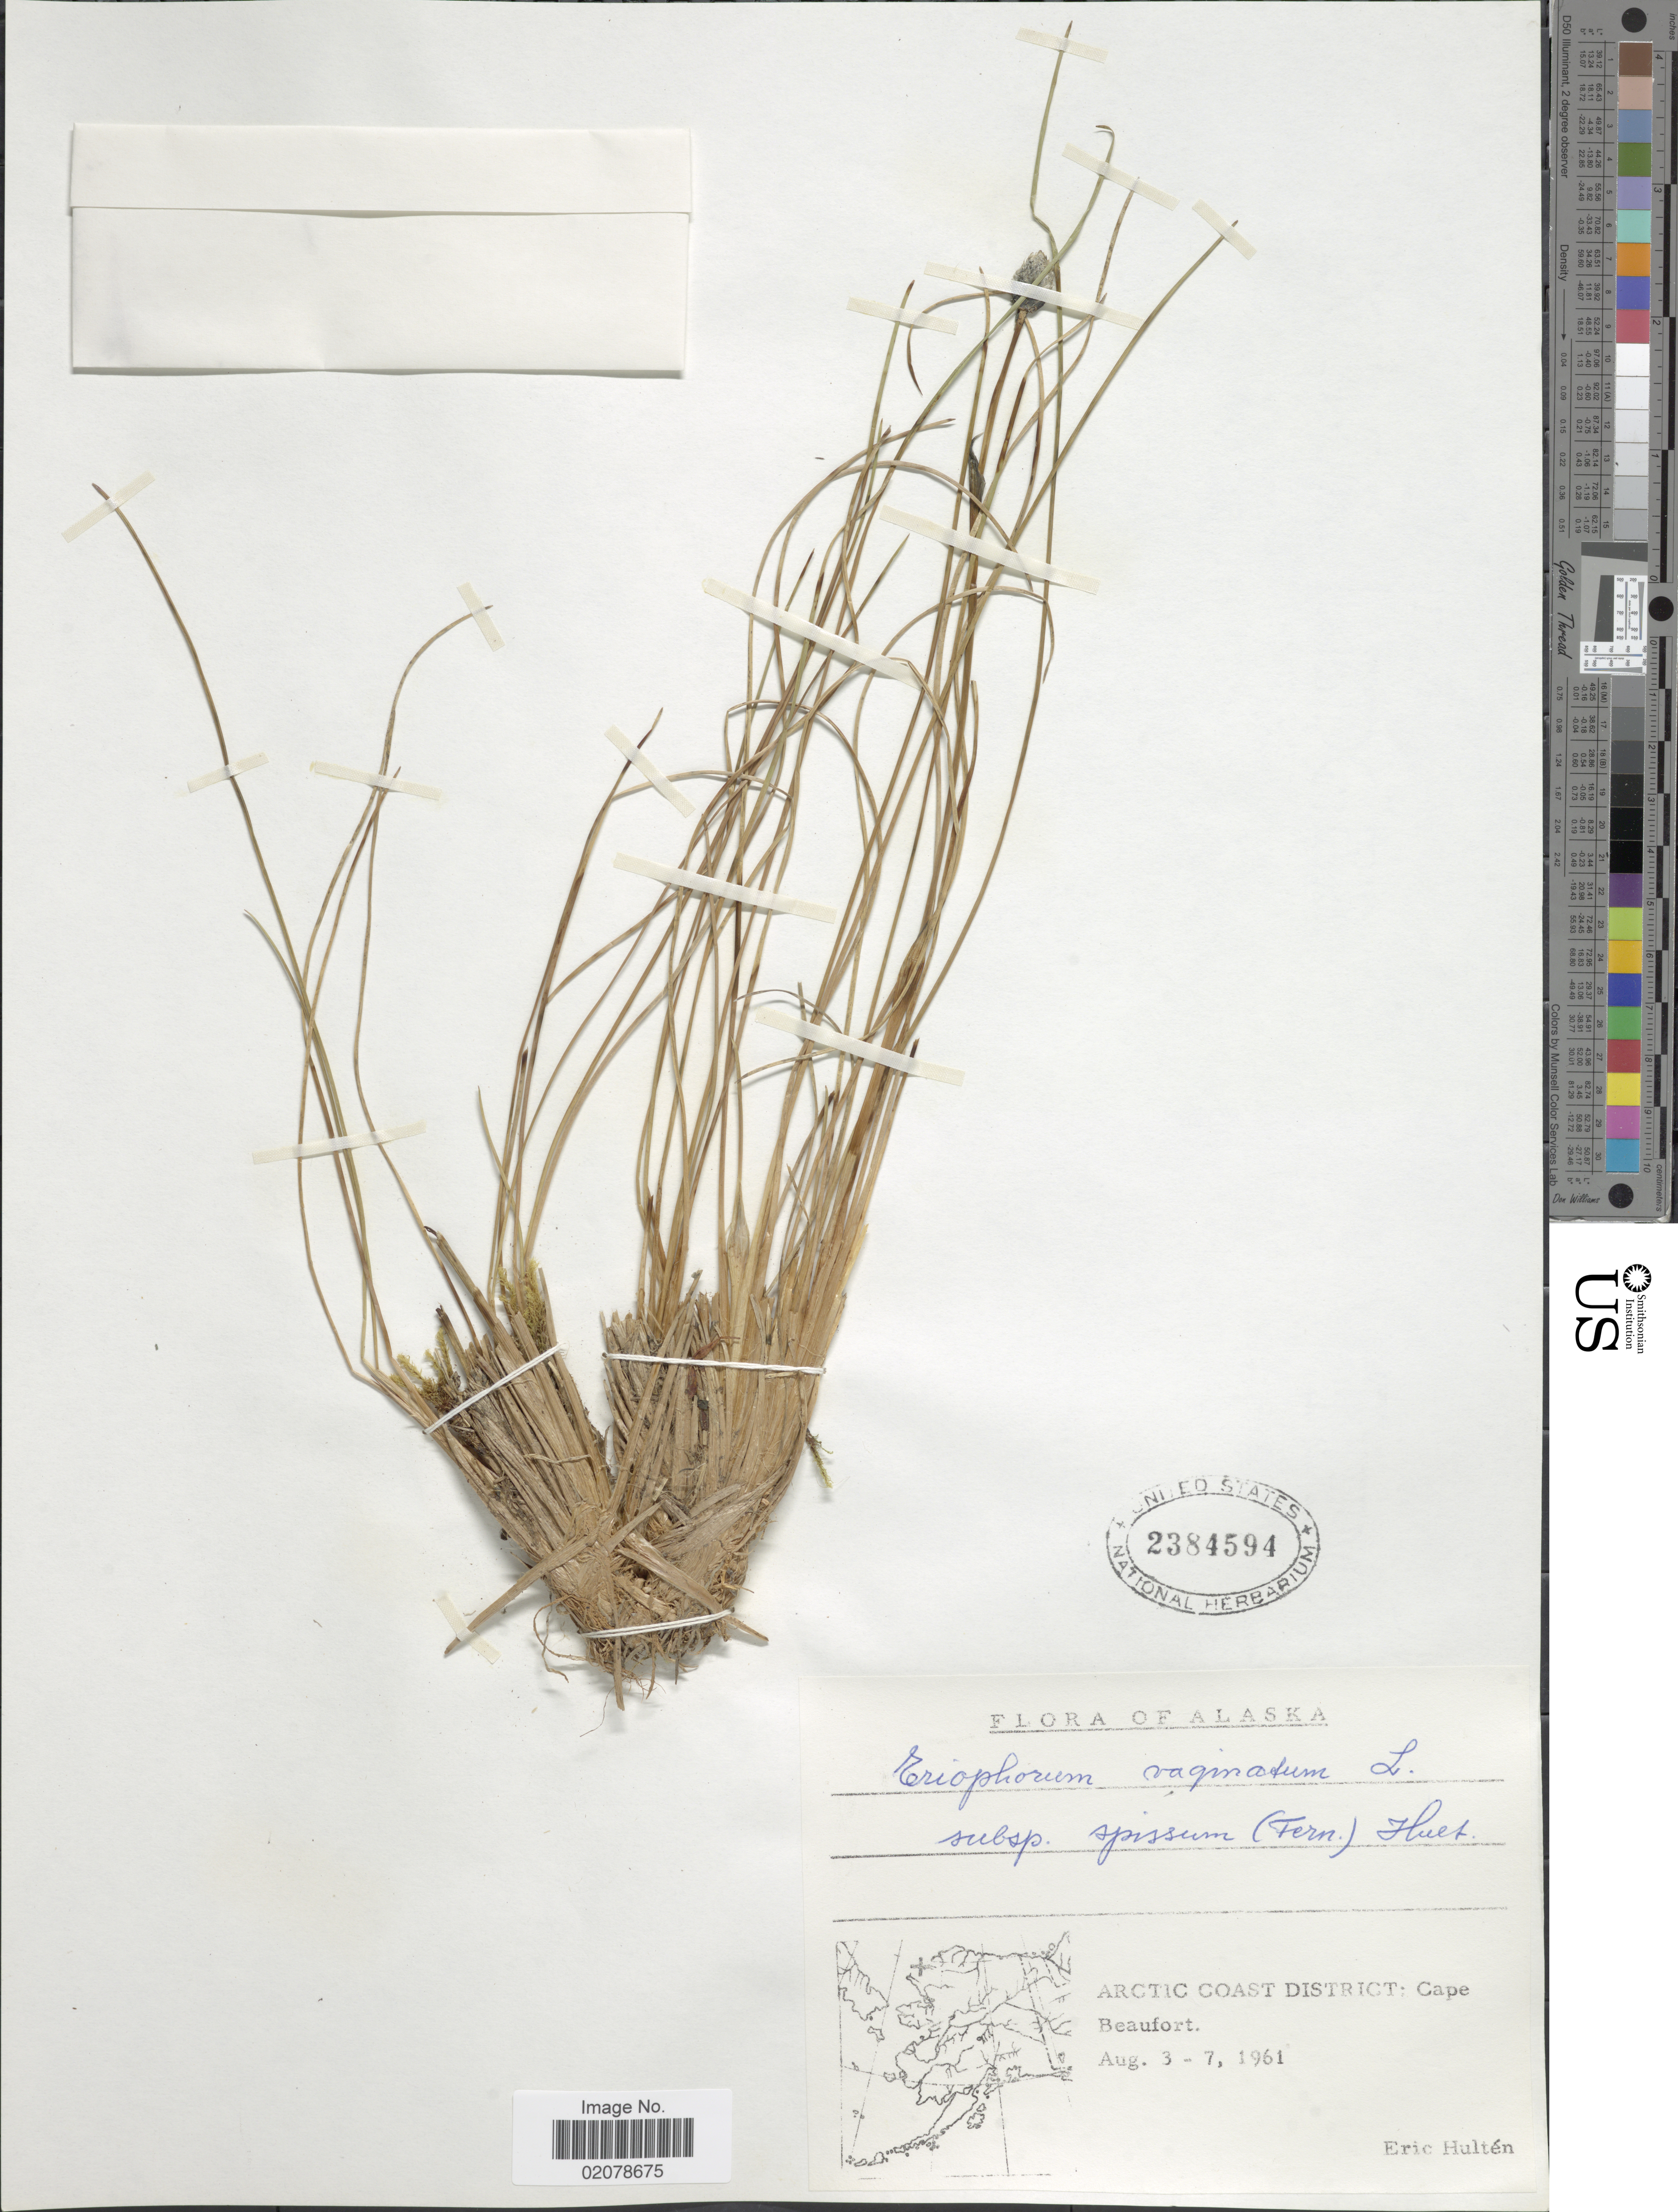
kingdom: Plantae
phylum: Tracheophyta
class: Liliopsida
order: Poales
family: Cyperaceae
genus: Eriophorum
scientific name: Eriophorum vaginatum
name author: L.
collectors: E. G. Hultén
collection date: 1961-08-03/1961-08-07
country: United States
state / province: Alaska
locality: Arctic Coast District: Cape Beaufort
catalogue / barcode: US 2384594